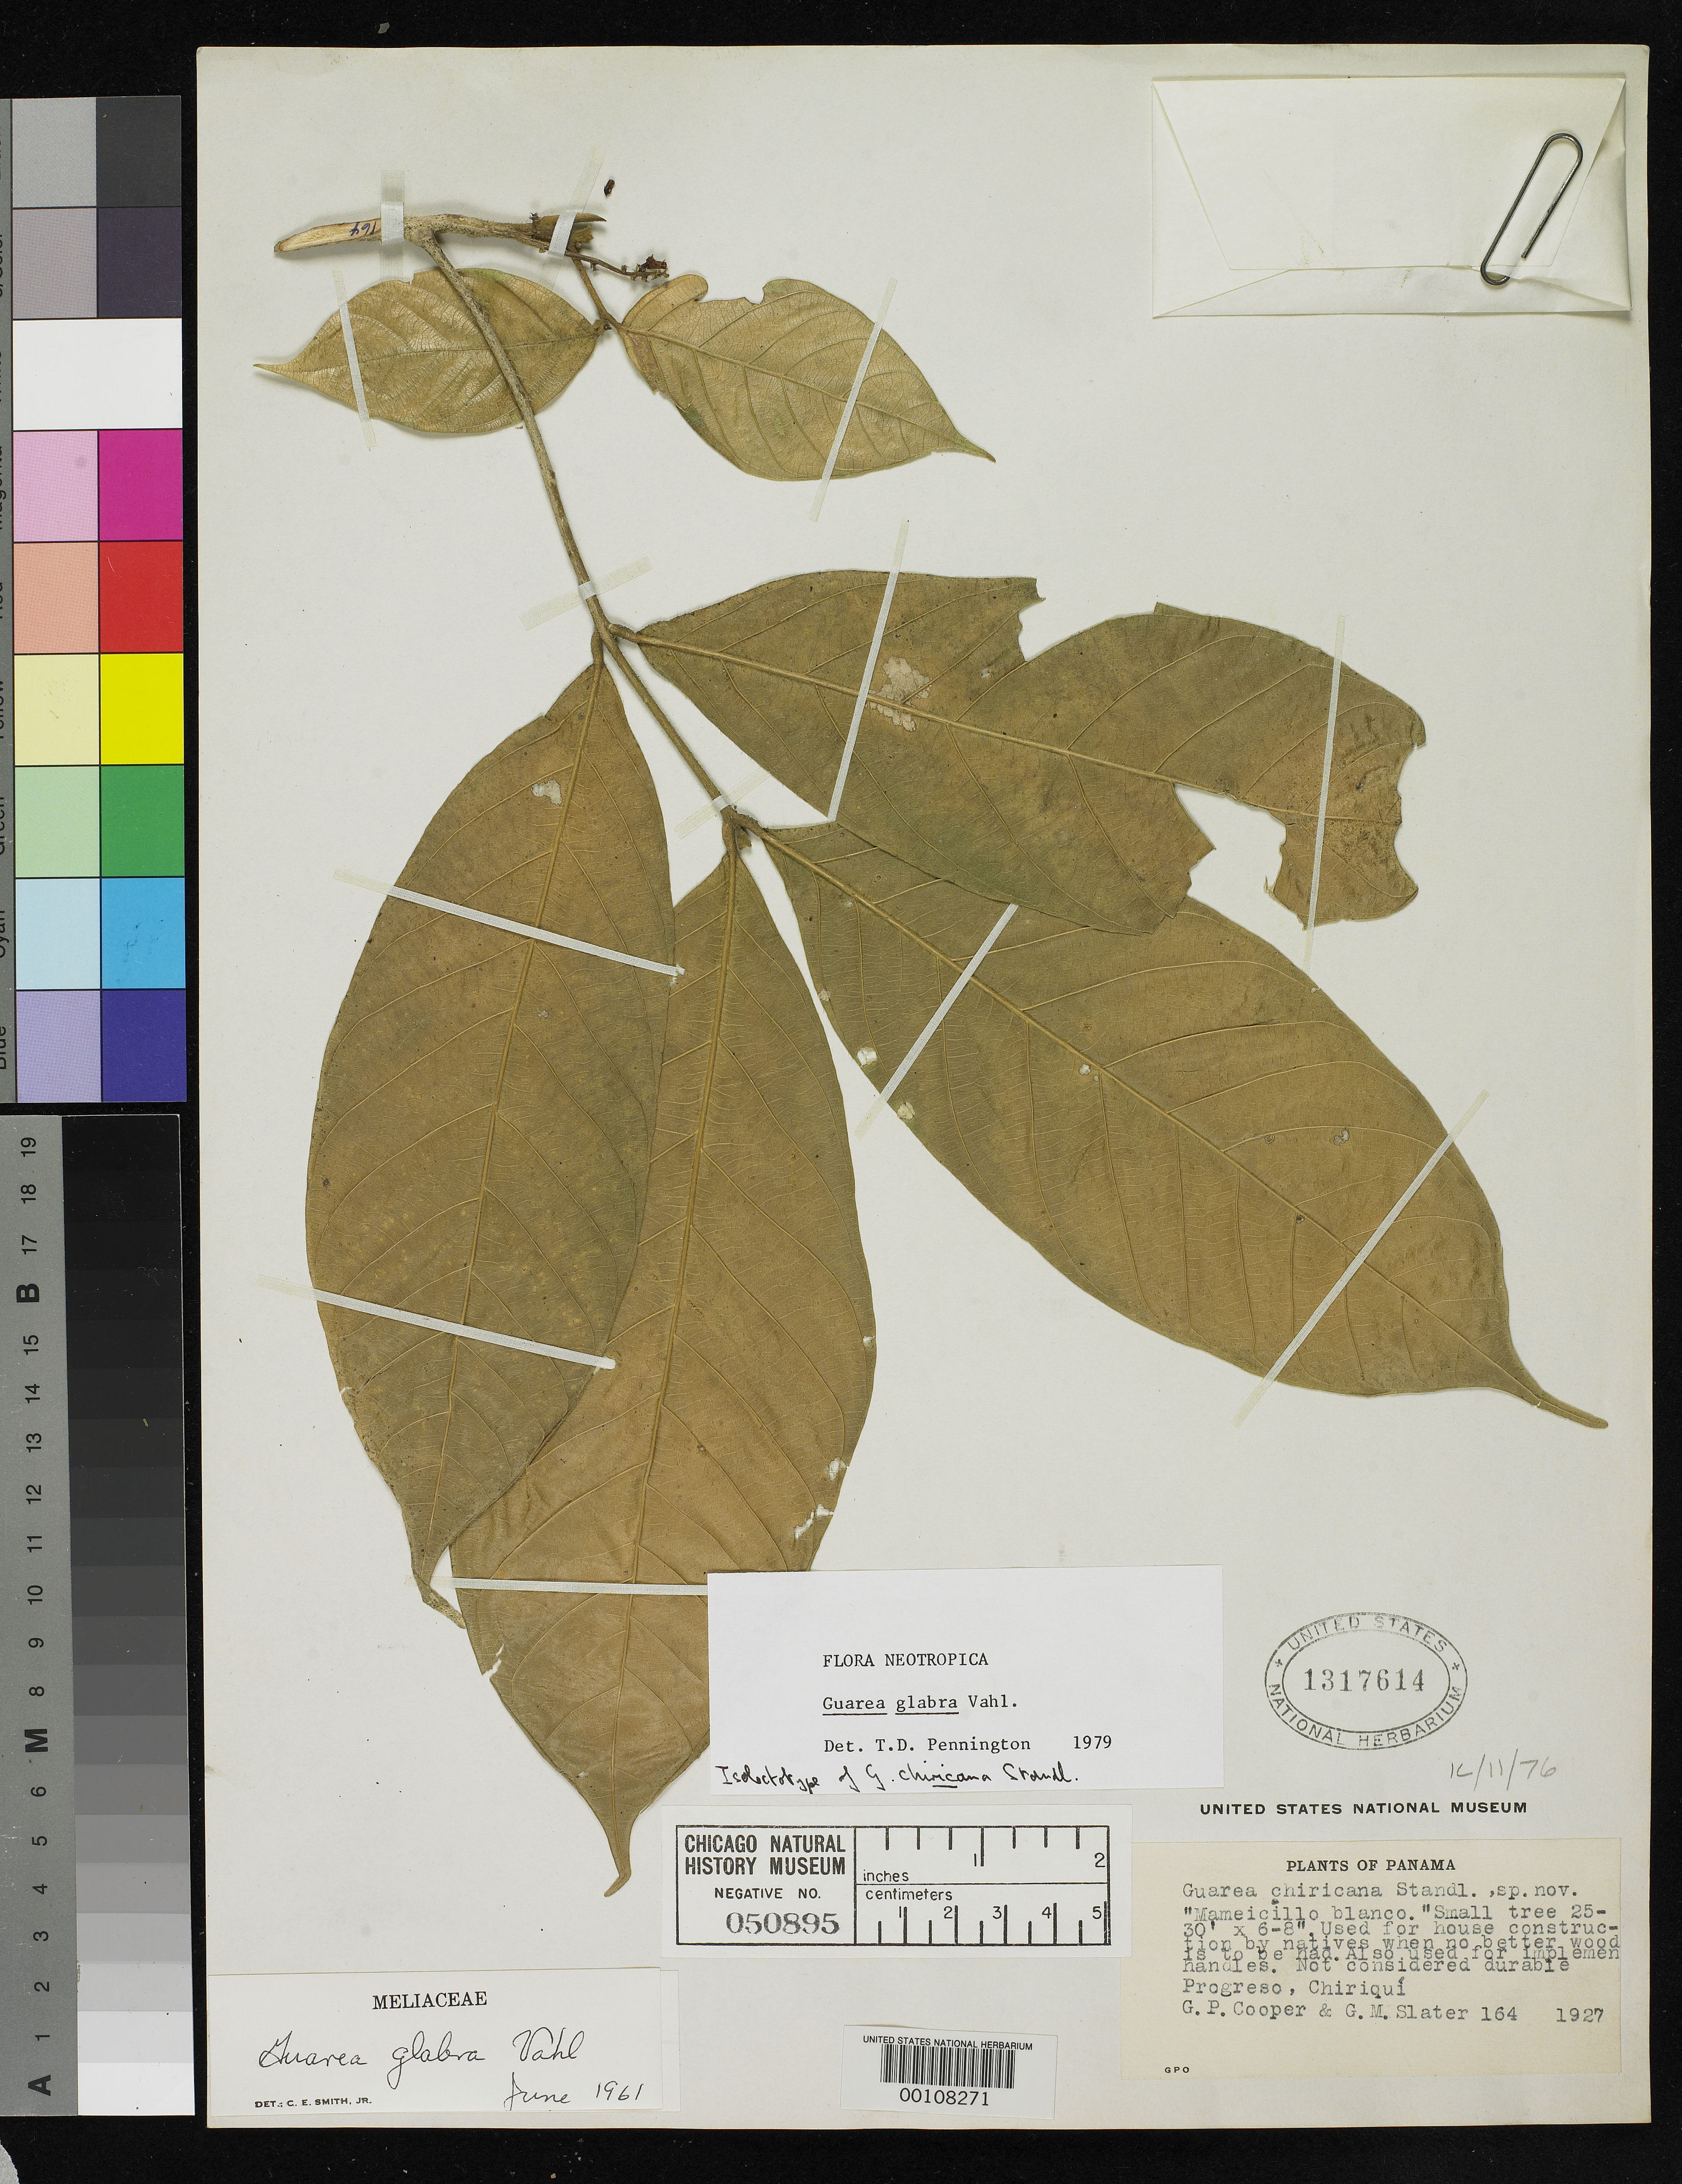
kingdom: Plantae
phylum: Tracheophyta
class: Magnoliopsida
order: Sapindales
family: Meliaceae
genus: Guarea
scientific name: Guarea chiricana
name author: Standl.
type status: Isotype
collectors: G. Cooper & G. Slater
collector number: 164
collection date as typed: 1927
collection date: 1927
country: Panama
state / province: Chiriquí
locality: Progreso, Chiriqui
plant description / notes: Specimen annotated (1979, 2008) and cited (1981, Fl. Neotrop. 28: 269) by T.D. Pennington as "isolectotype"; duplicate at F cited & annotated as "lectotype" but protologue explicitly cites F 573073 as "type" [=holotype] and lectotypification appears to be superfluous.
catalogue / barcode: US 1317614